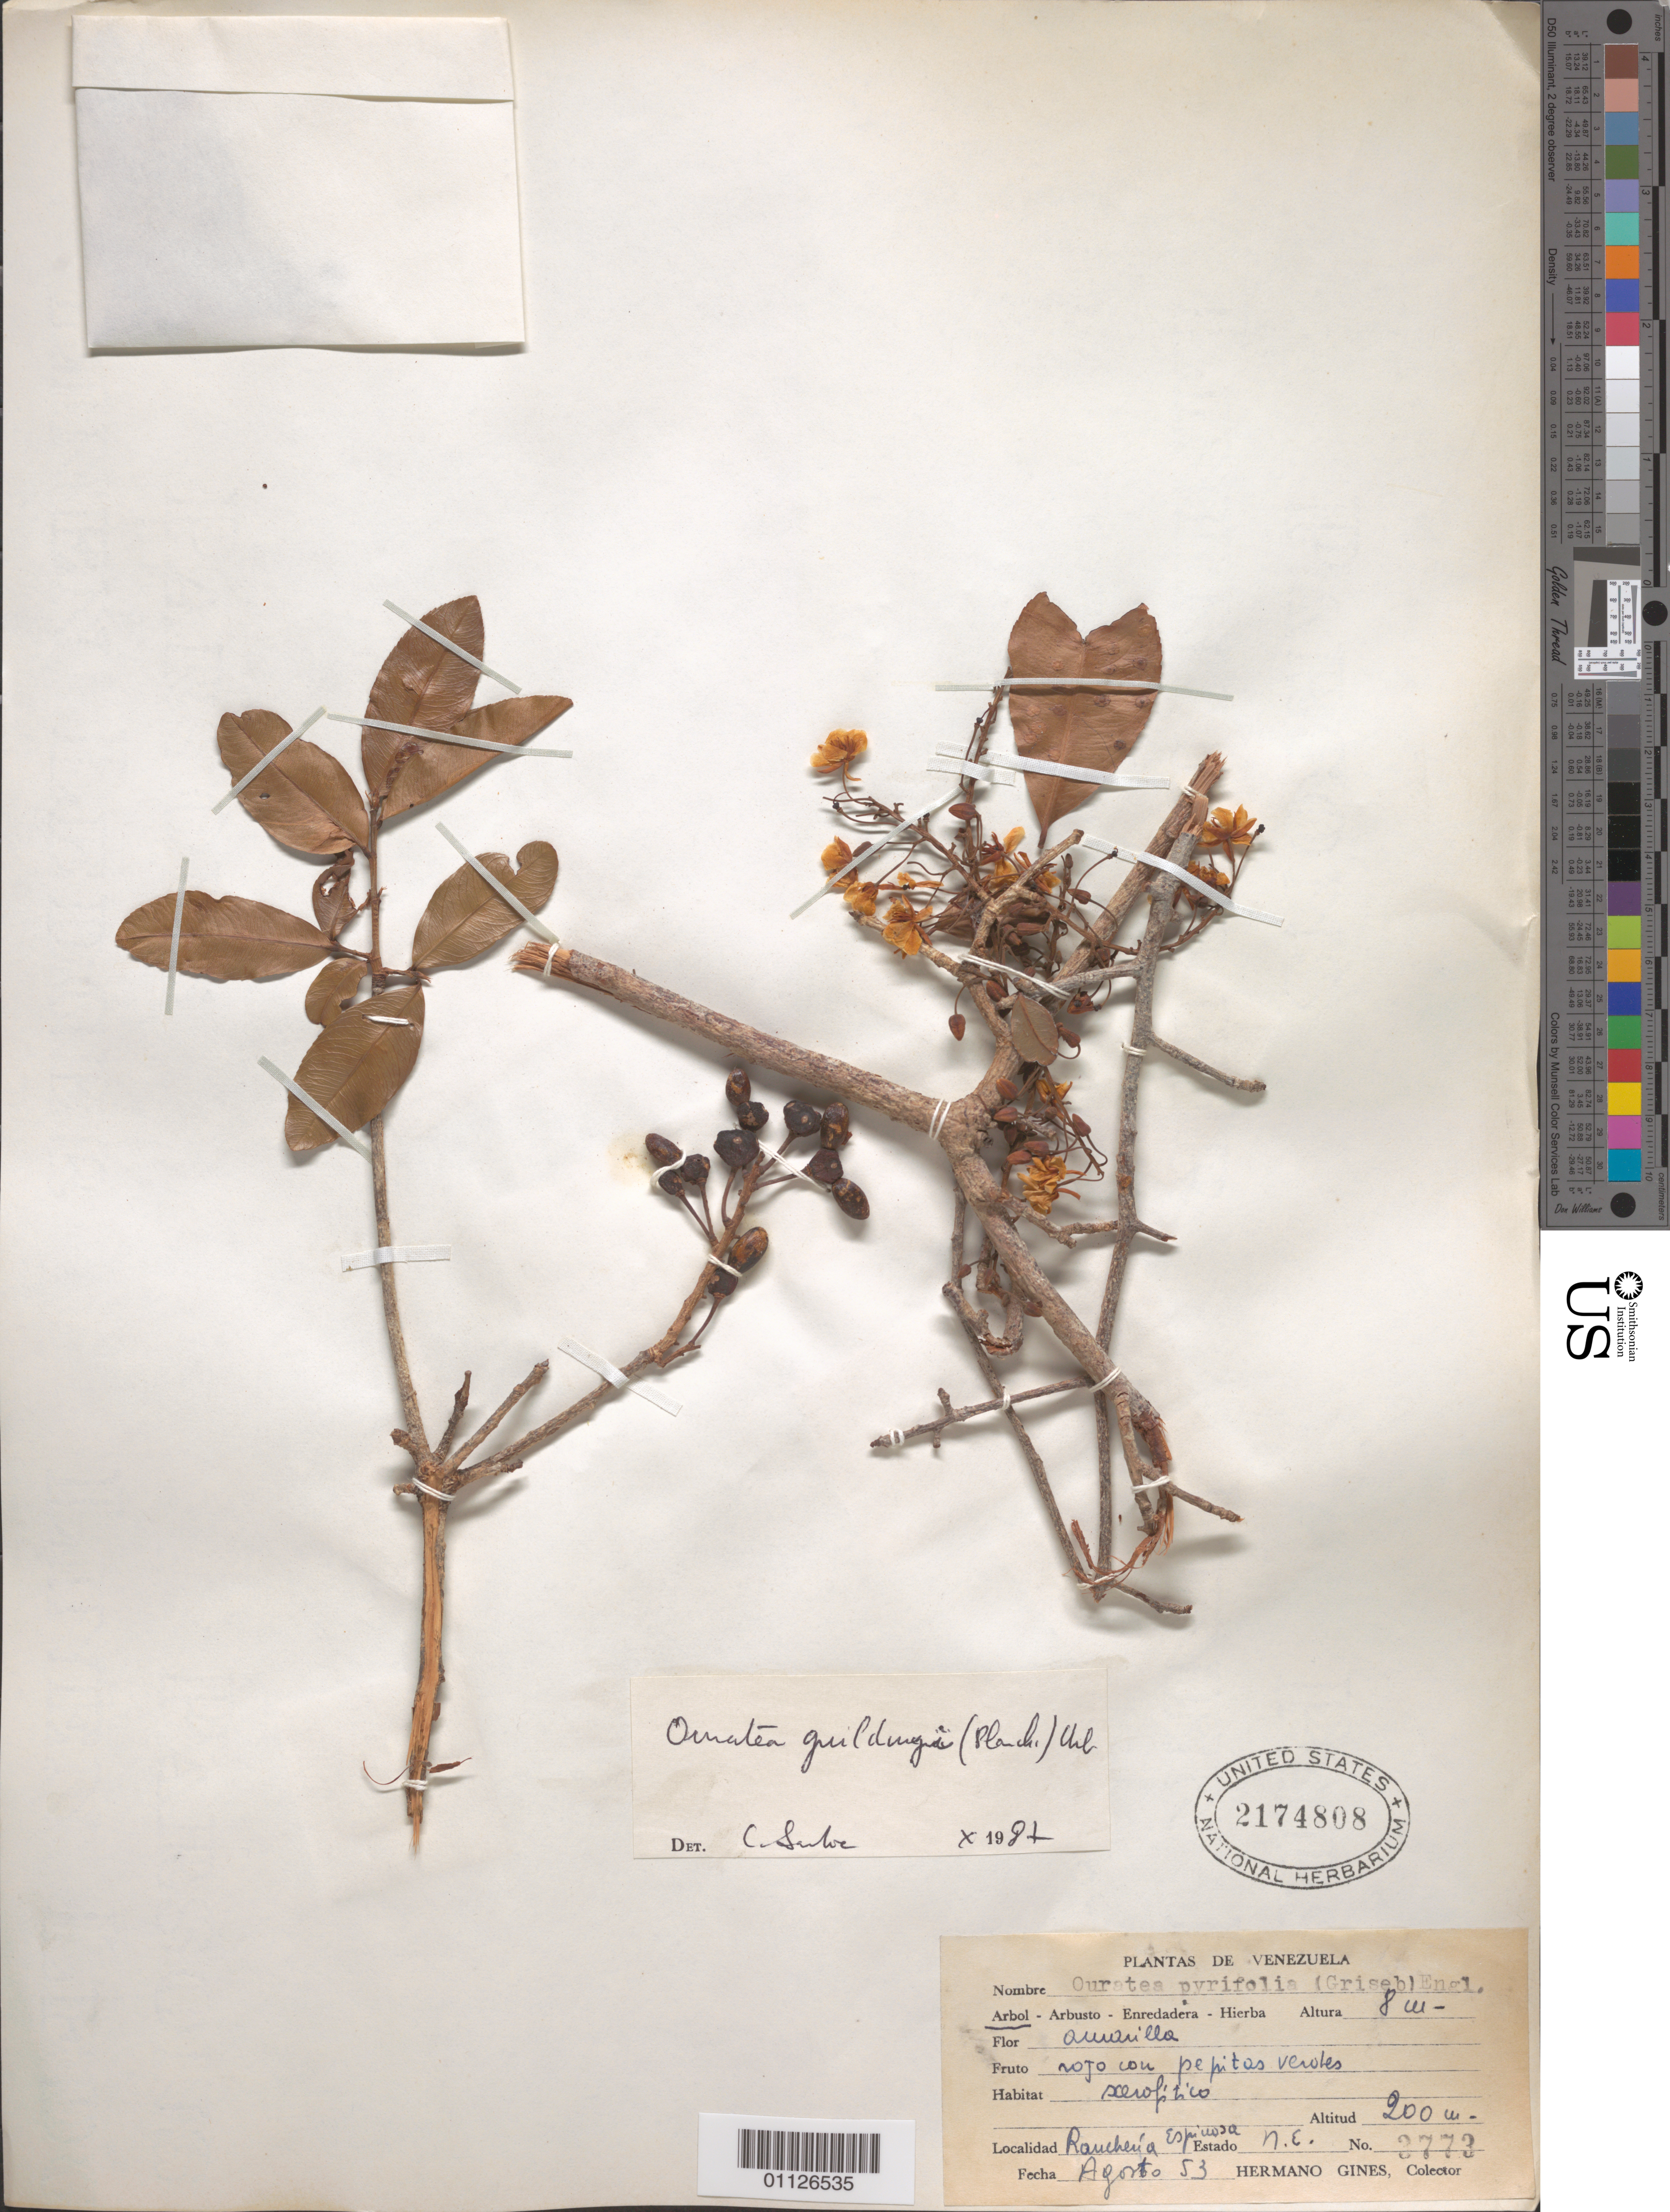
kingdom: Plantae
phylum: Tracheophyta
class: Magnoliopsida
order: Malpighiales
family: Ochnaceae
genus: Ouratea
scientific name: Ouratea guildingii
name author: (Planch.) Urb.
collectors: Bro. Gines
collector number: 3773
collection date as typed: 01 Aug 1953 to 31 Aug 1953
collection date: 1953-08-01/1953-08-31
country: Venezuela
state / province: Nueva Esparta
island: Margarita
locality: Ranchería Espinosa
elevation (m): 200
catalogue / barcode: US 2174808